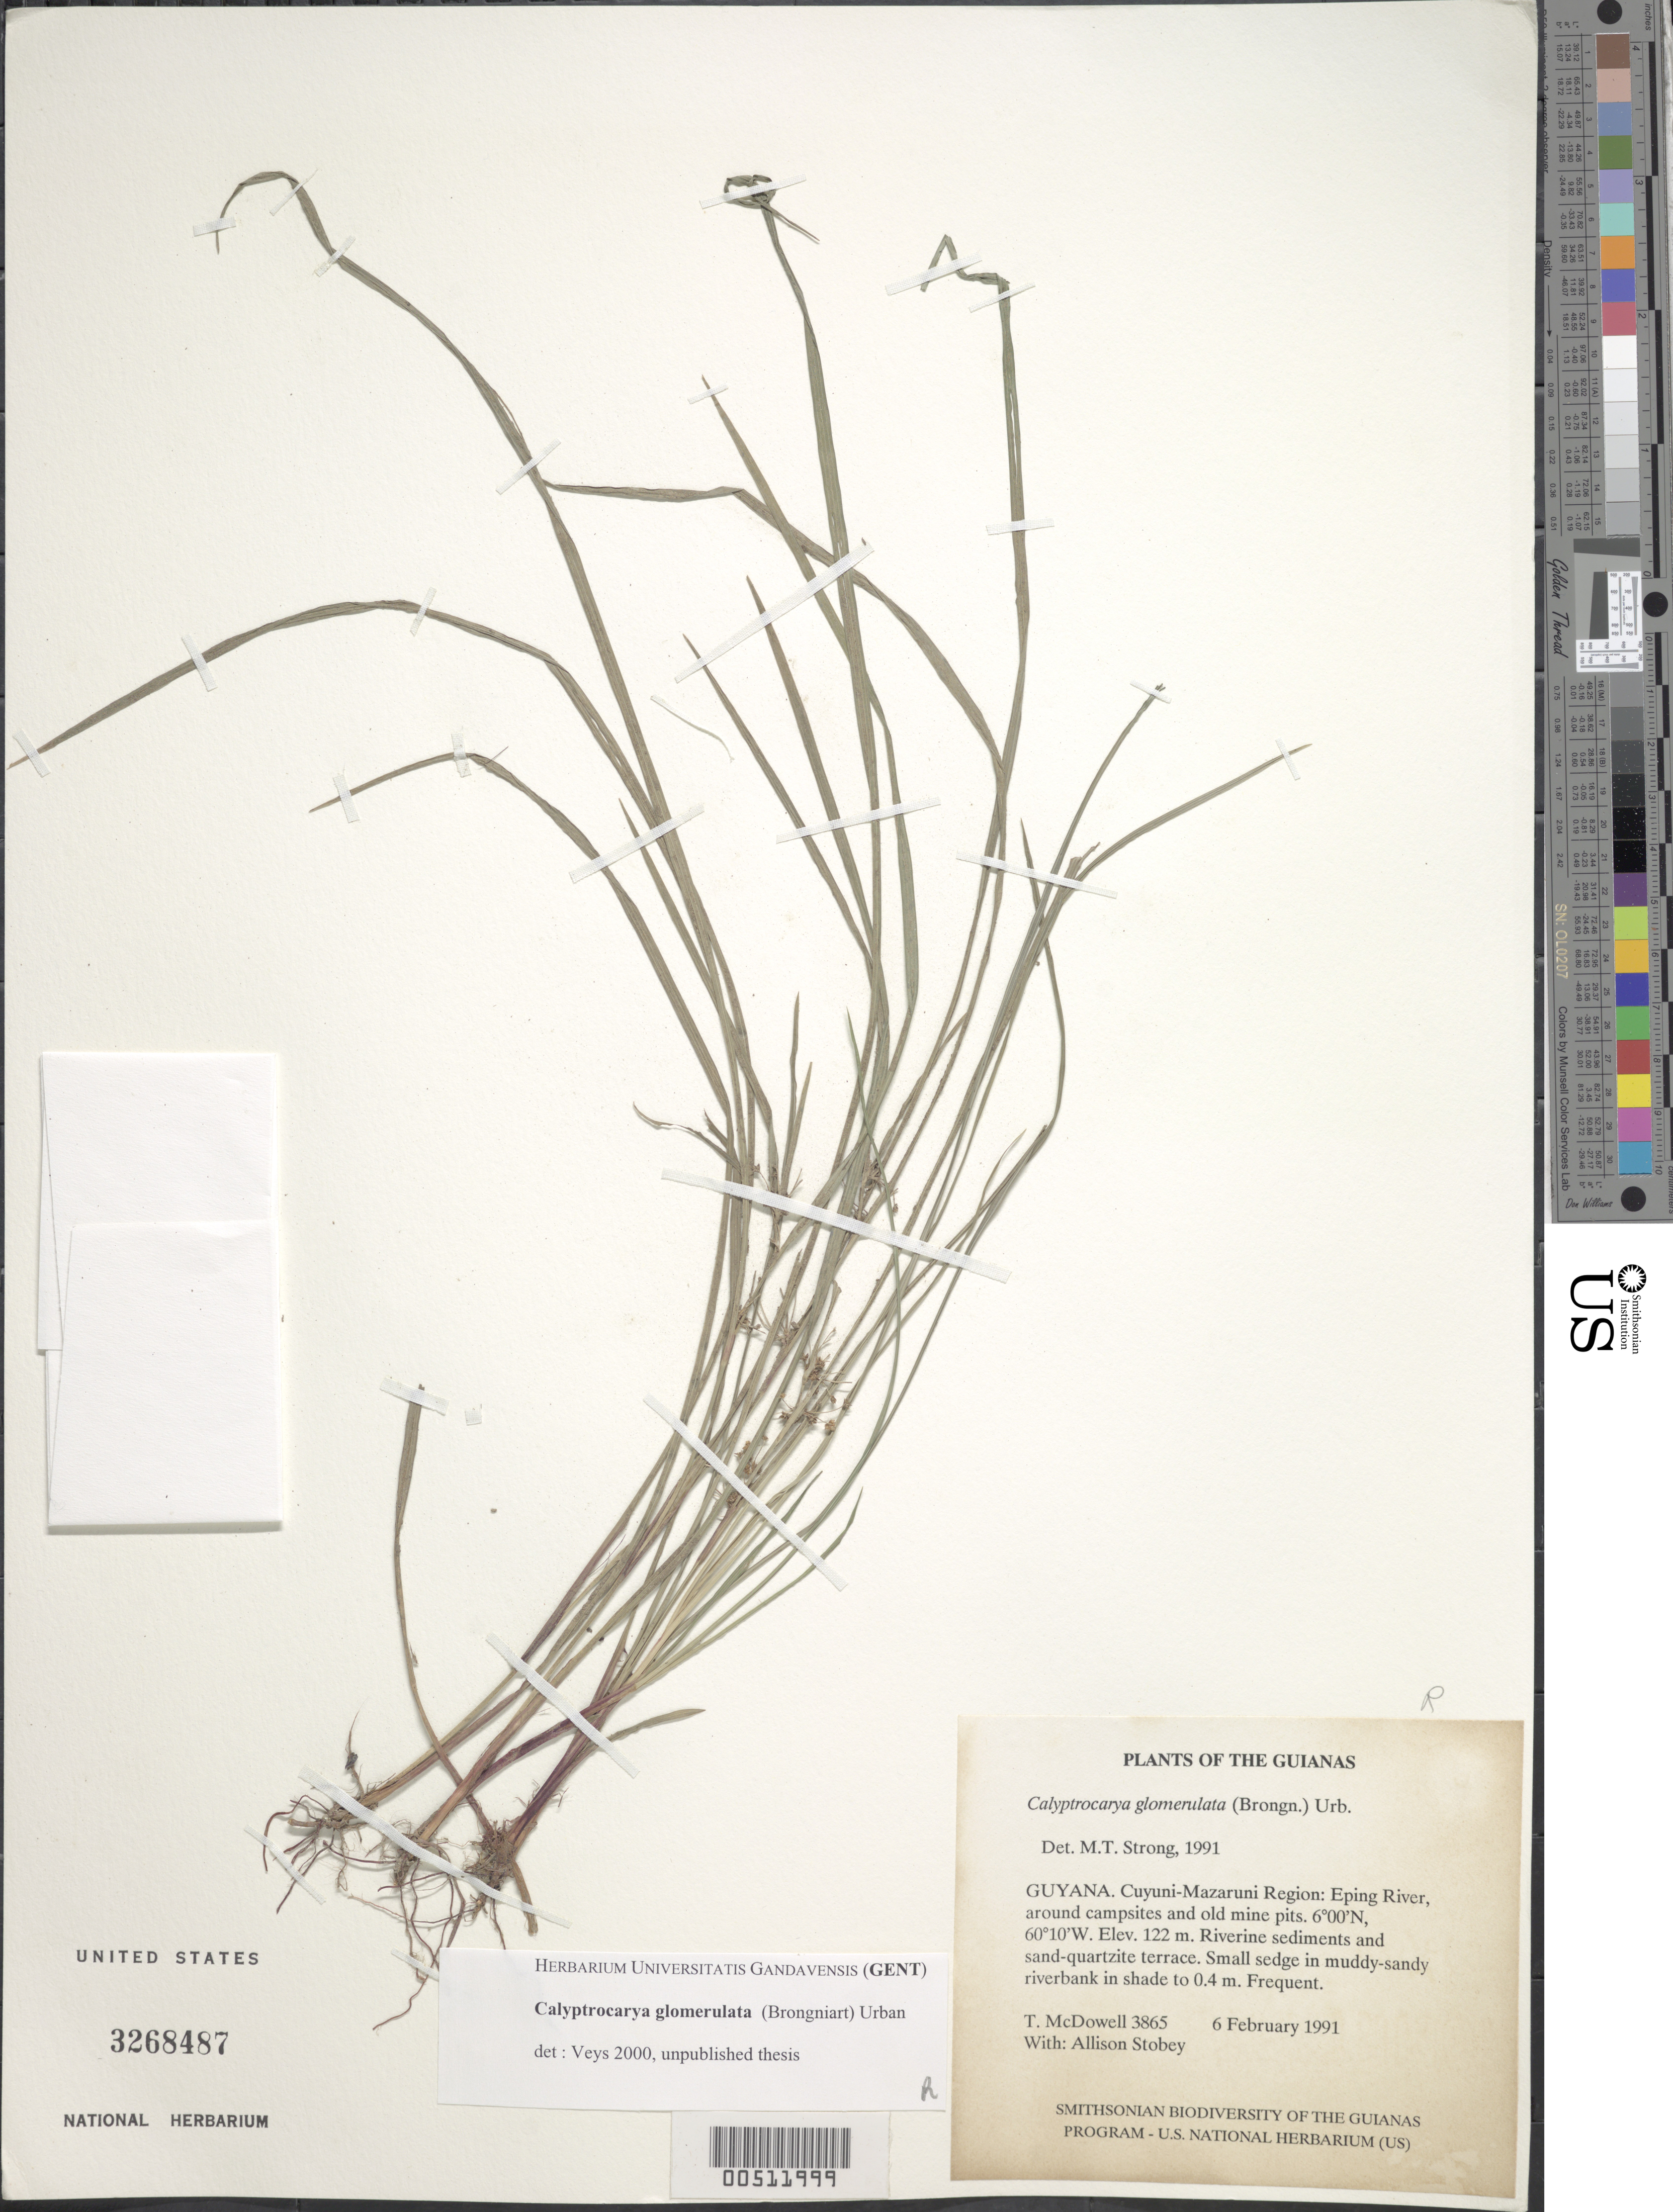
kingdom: Plantae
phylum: Tracheophyta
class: Liliopsida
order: Poales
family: Cyperaceae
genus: Calyptrocarya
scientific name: Calyptrocarya glomerulata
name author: (Brongn.) Urb.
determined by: Strong, M. T., (US), Smithsonian Institution - National Museum of Natural History (UNITED STATES)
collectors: T. McDowell & A. Stobey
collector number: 3865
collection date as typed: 6 February 1991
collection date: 1991-02-06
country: Guyana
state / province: Cuyuni-Mazaruni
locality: Eping River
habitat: Around campsites and old mine pits. Riverine sediments and sand-quartzite terrace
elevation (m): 122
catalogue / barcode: US 3268487